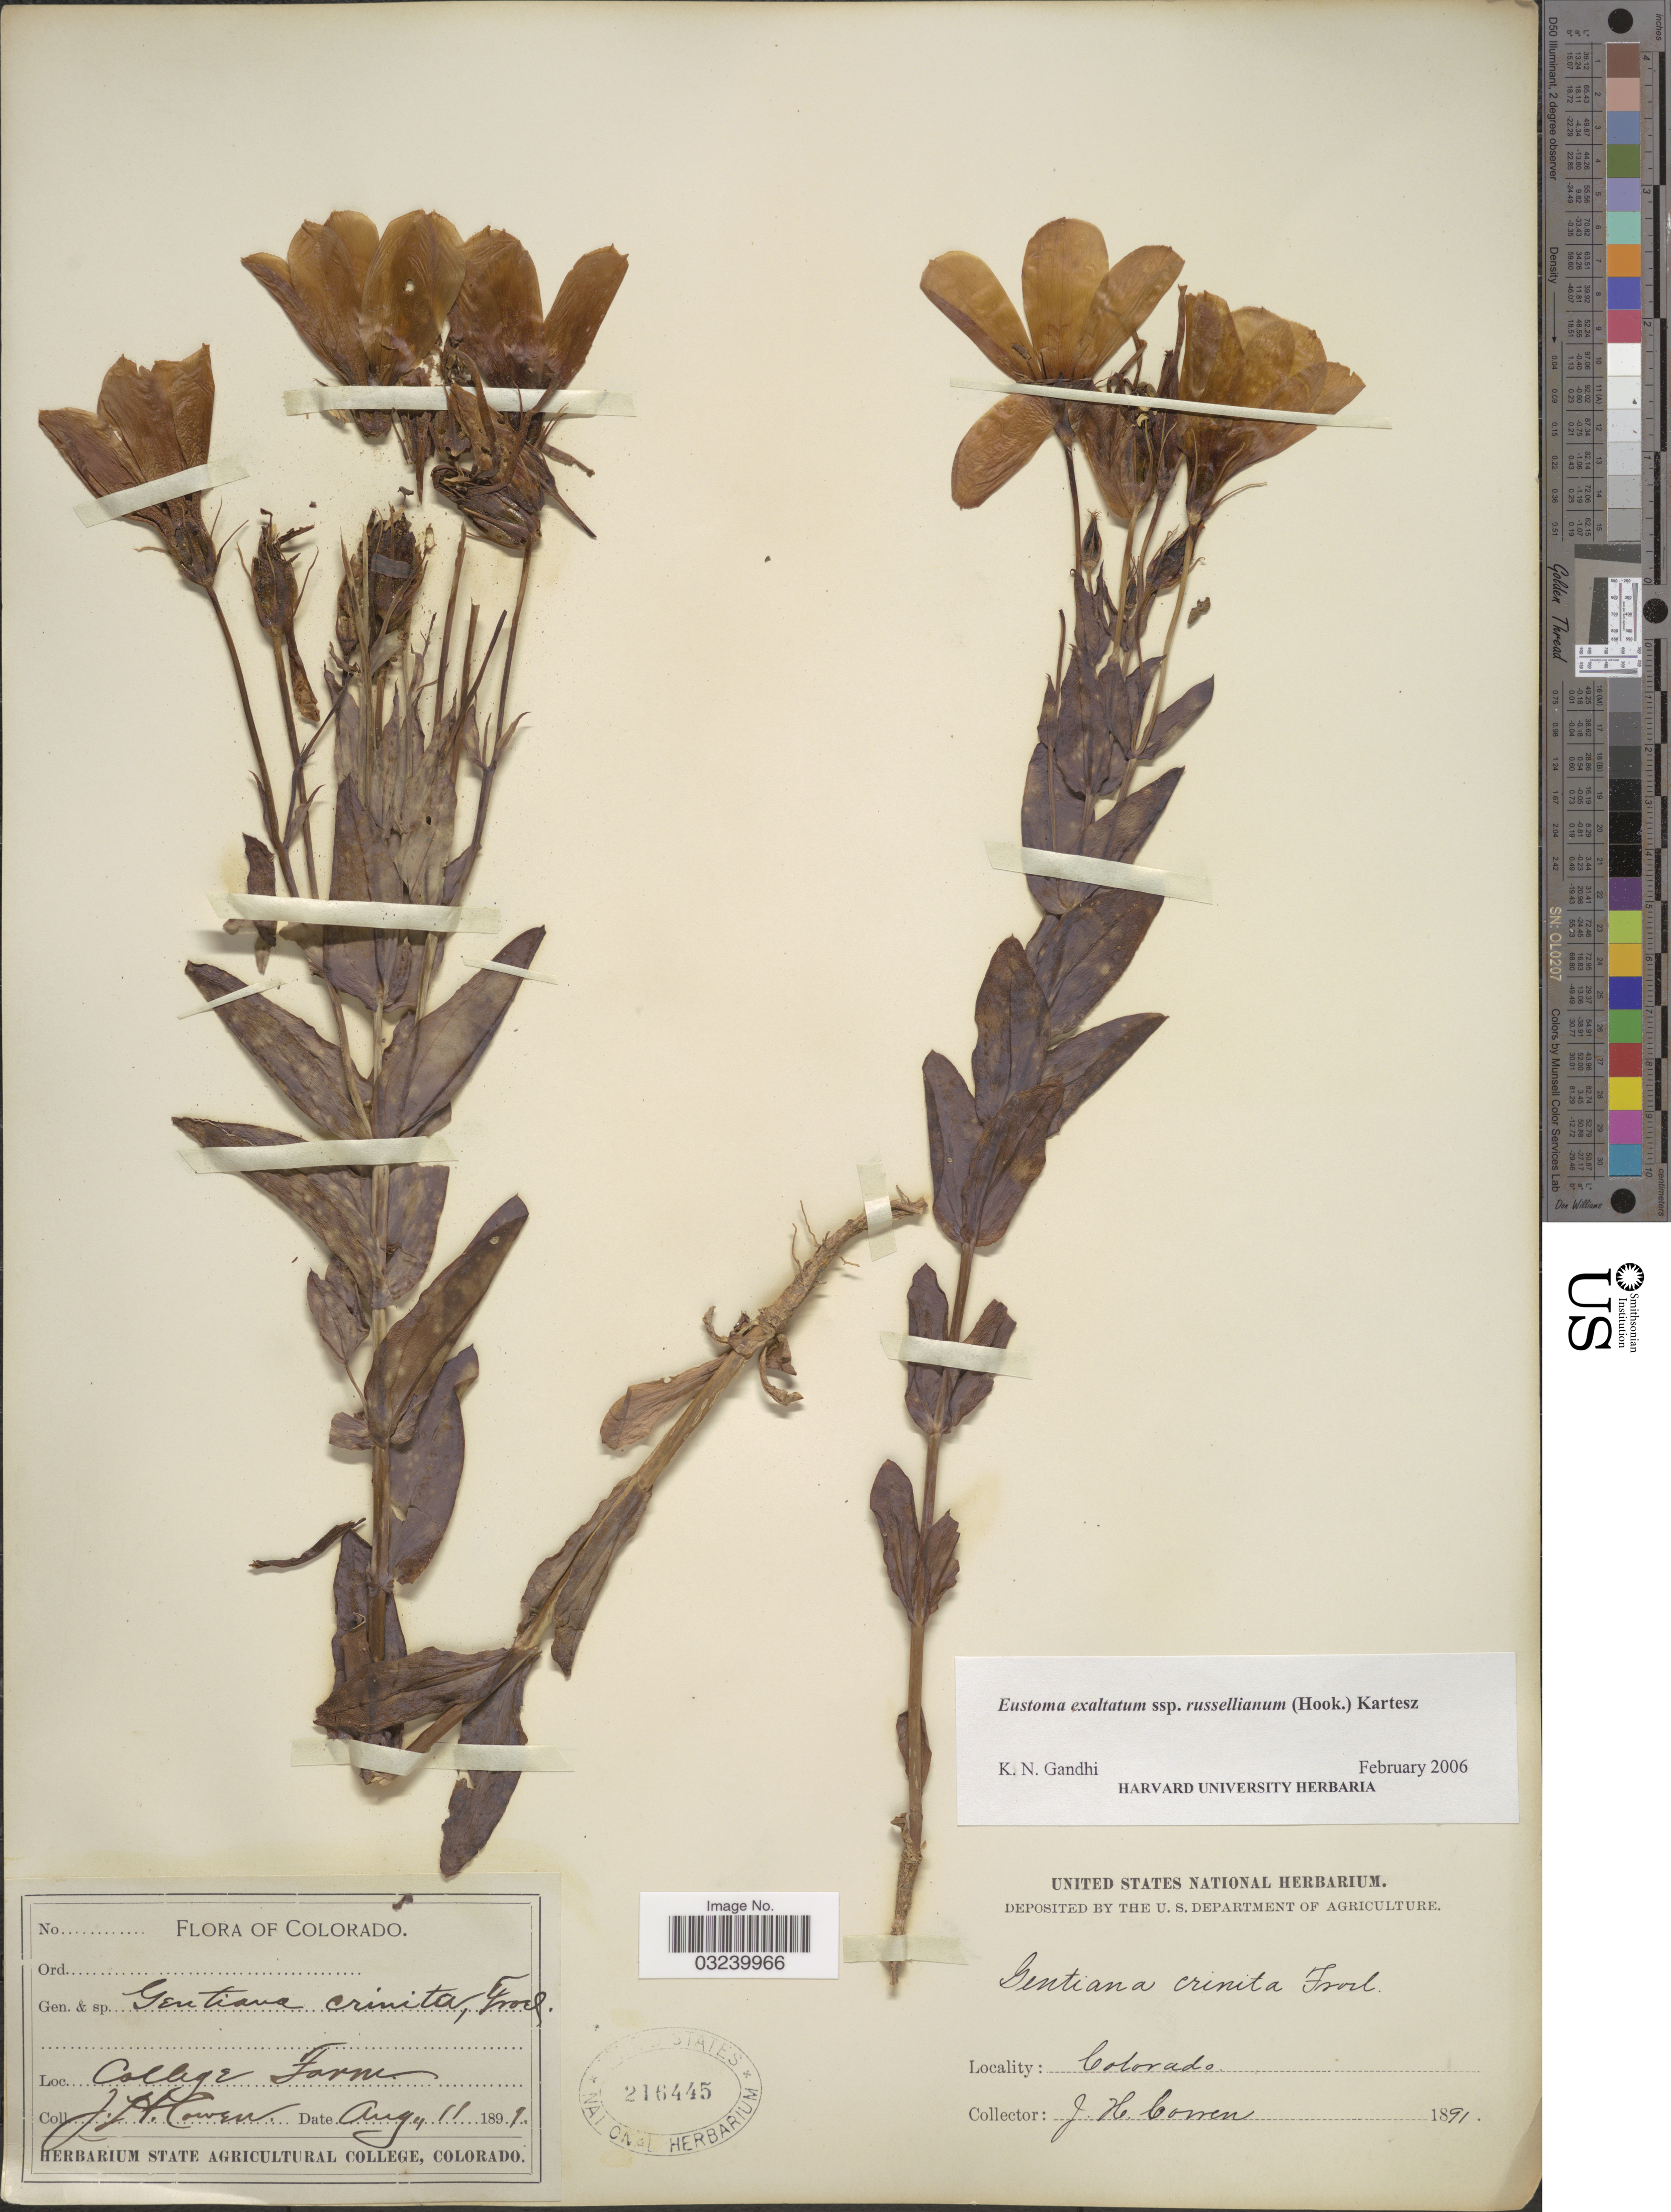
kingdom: Plantae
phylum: Tracheophyta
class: Magnoliopsida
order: Gentianales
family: Gentianaceae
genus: Eustoma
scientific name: Eustoma grandiflorum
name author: (Raf.) Shinners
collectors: J. H. Cowen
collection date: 1891-08-11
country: United States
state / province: Colorado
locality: College Farm.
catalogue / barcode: US 216445